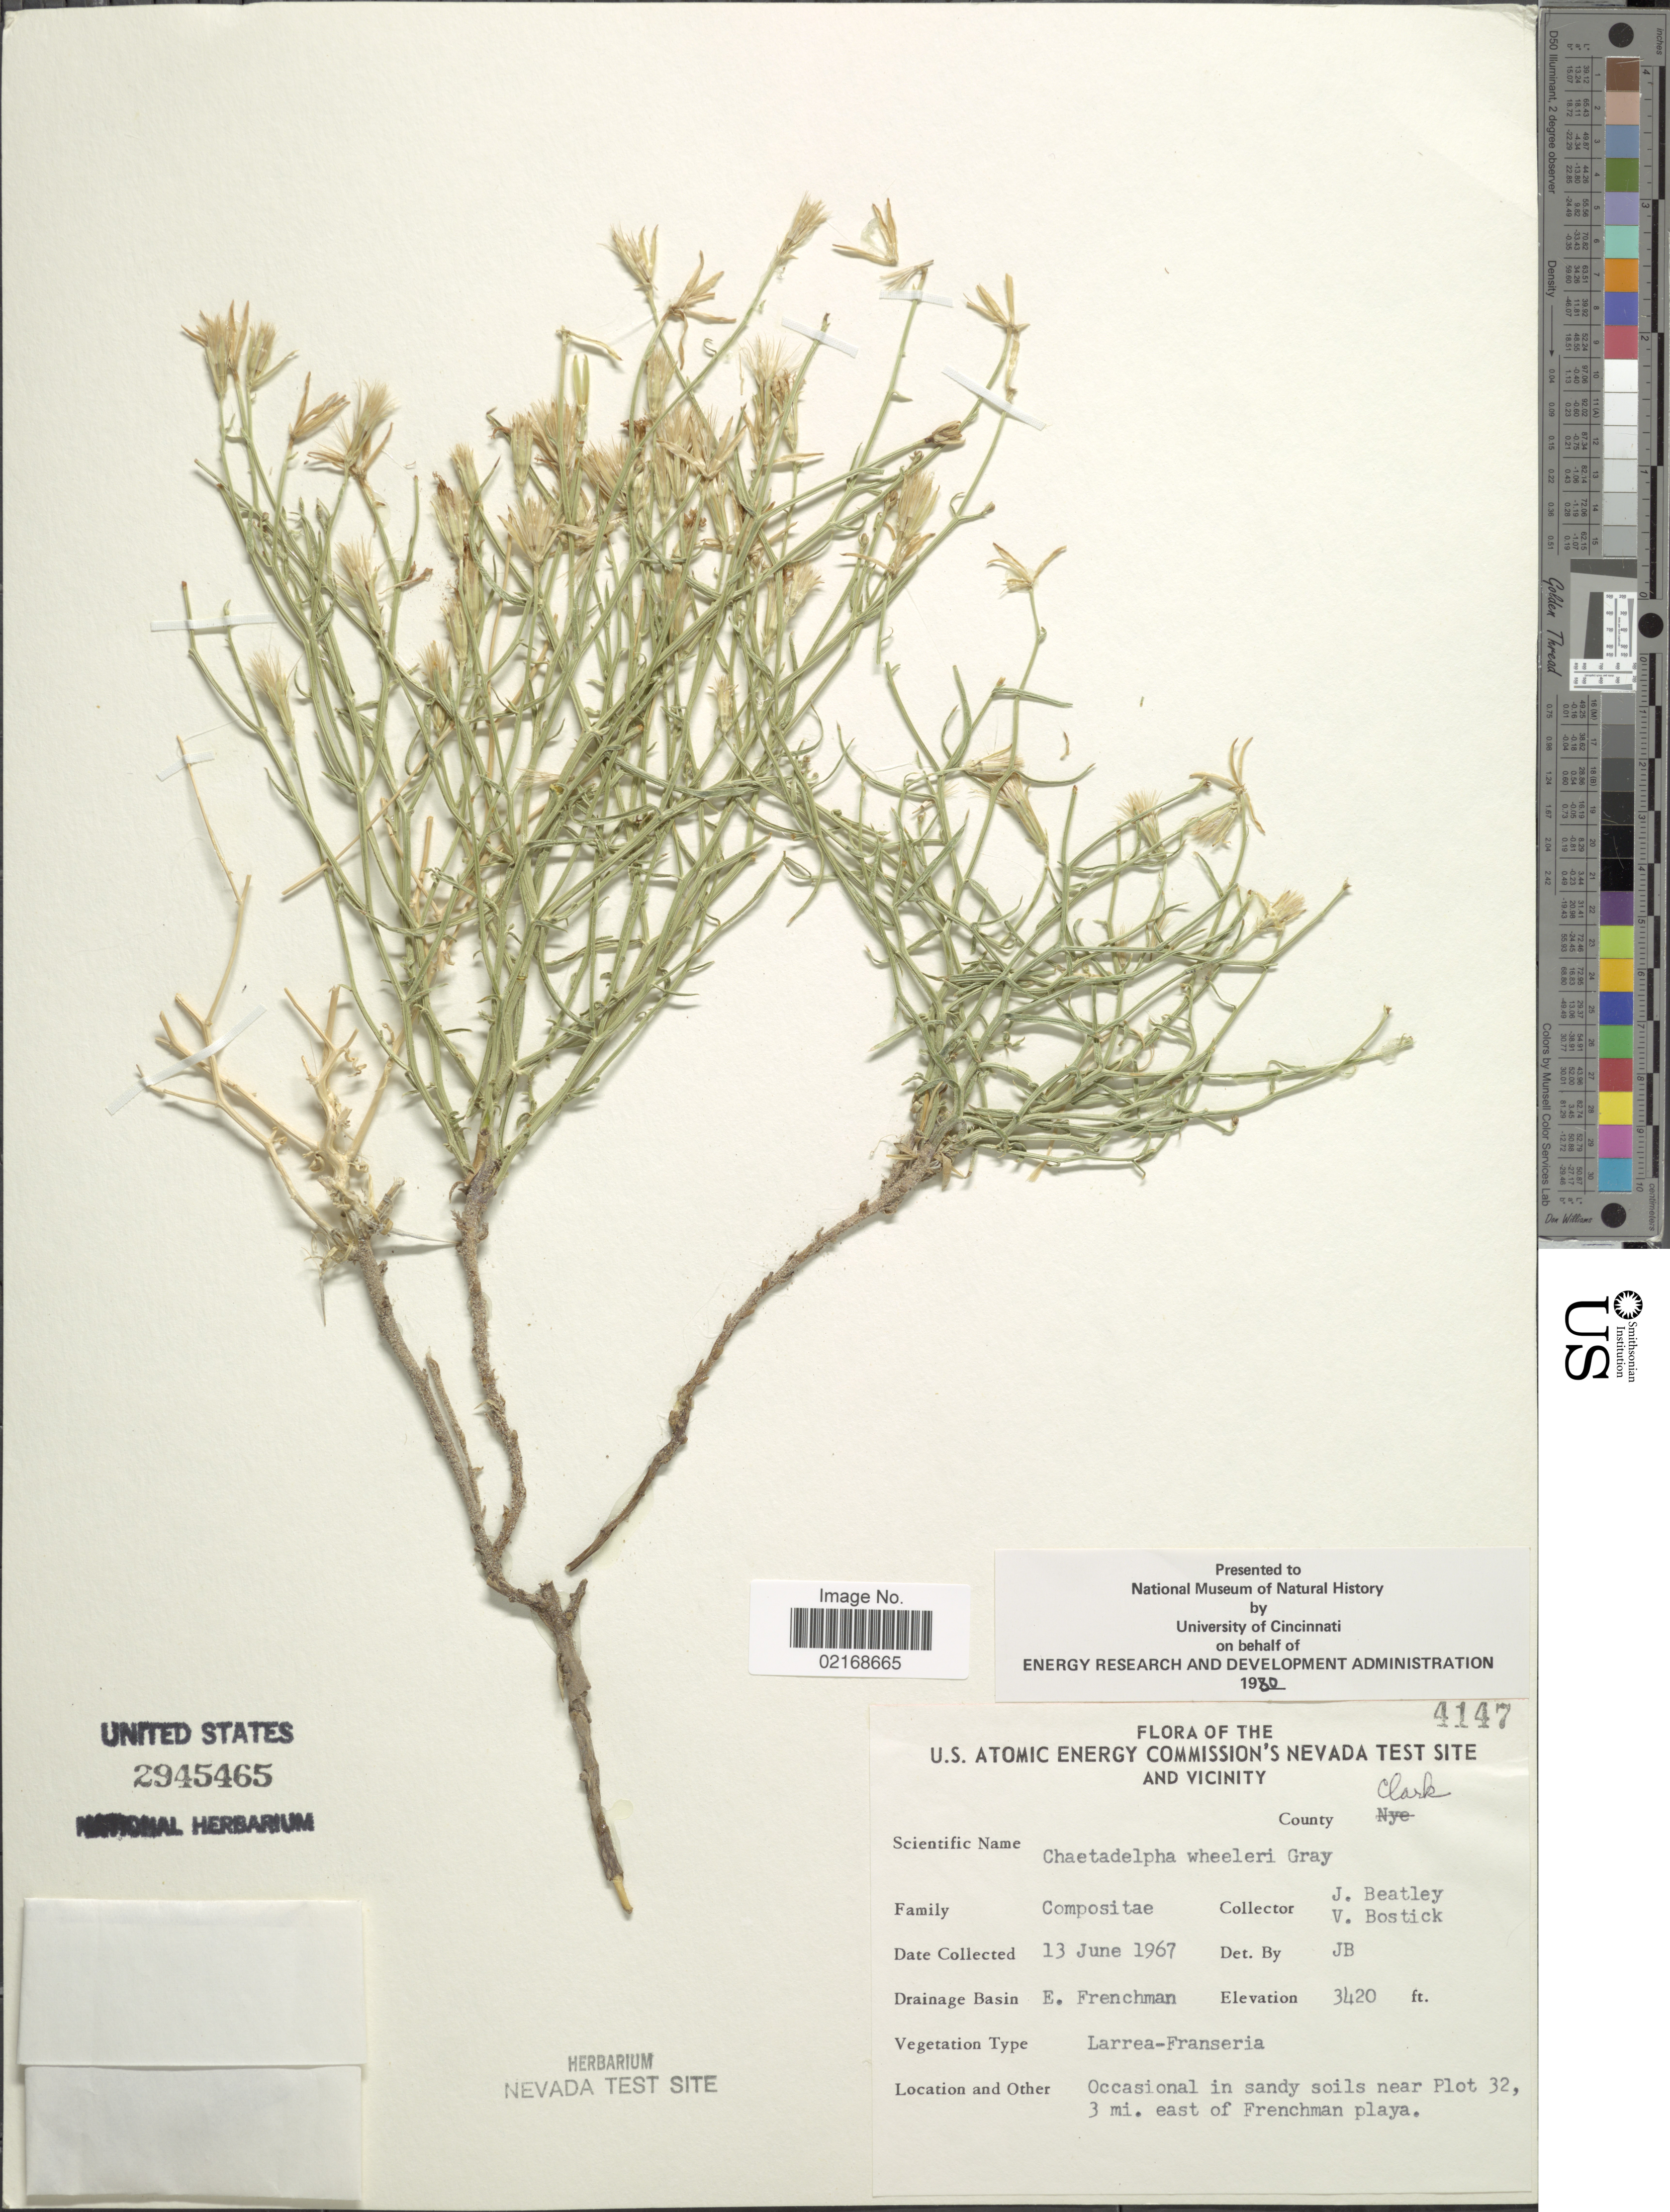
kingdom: Plantae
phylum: Tracheophyta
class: Magnoliopsida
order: Asterales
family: Asteraceae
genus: Chaetadelpha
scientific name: Chaetadelpha wheeleri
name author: A. Gray ex S. Watson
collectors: J. C. Beatley & V. Bostick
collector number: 4147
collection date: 1967-06-13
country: United States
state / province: Nevada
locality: U.S. Atomic Energy Commission's Nevada Test Site and Vicinity, Drainage Basin: E. Frenchman, near plot 32, 3 mi. east of Frenchman playa, County: Clark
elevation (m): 1042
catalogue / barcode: US 2945465